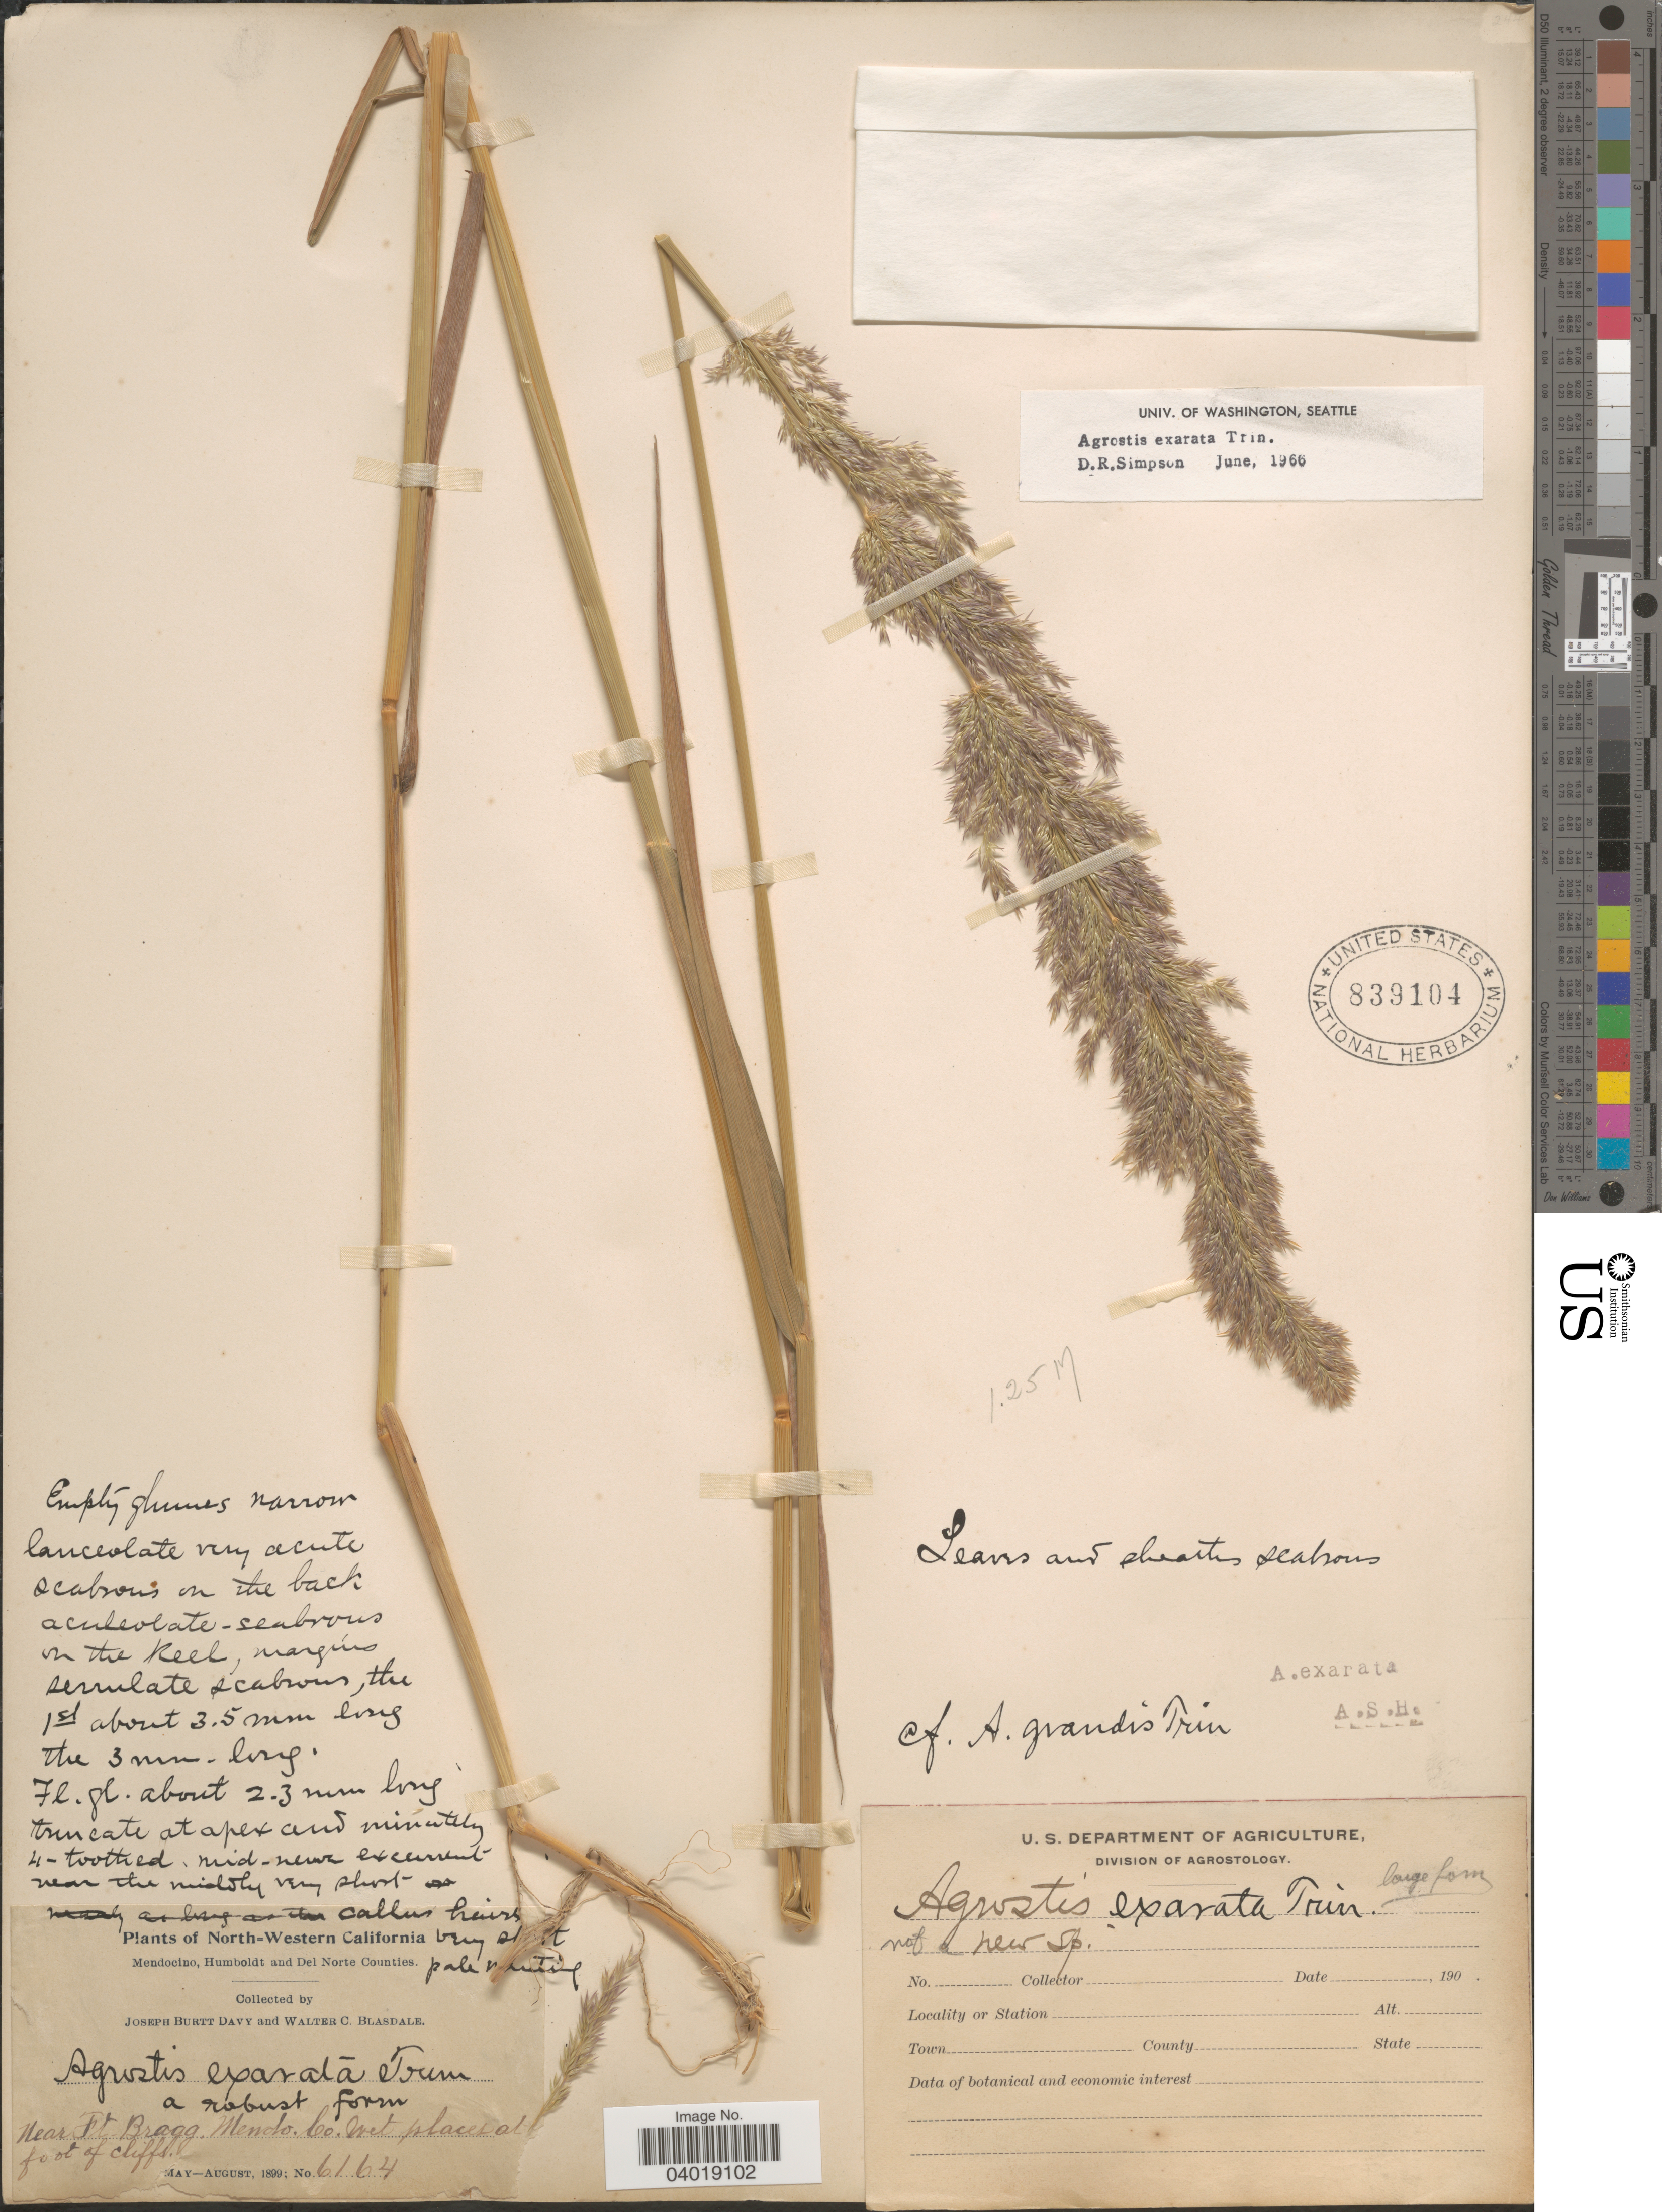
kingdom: Plantae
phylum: Tracheophyta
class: Liliopsida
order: Poales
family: Poaceae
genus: Agrostis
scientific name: Agrostis exarata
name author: Trin.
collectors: J. Burtt Davy & W. Blasdale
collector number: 6164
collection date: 1899-05/1899-08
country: United States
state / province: California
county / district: Mendocino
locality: North-Western California. Near Ft. Bragg, Mendocino Co.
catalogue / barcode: US 839104